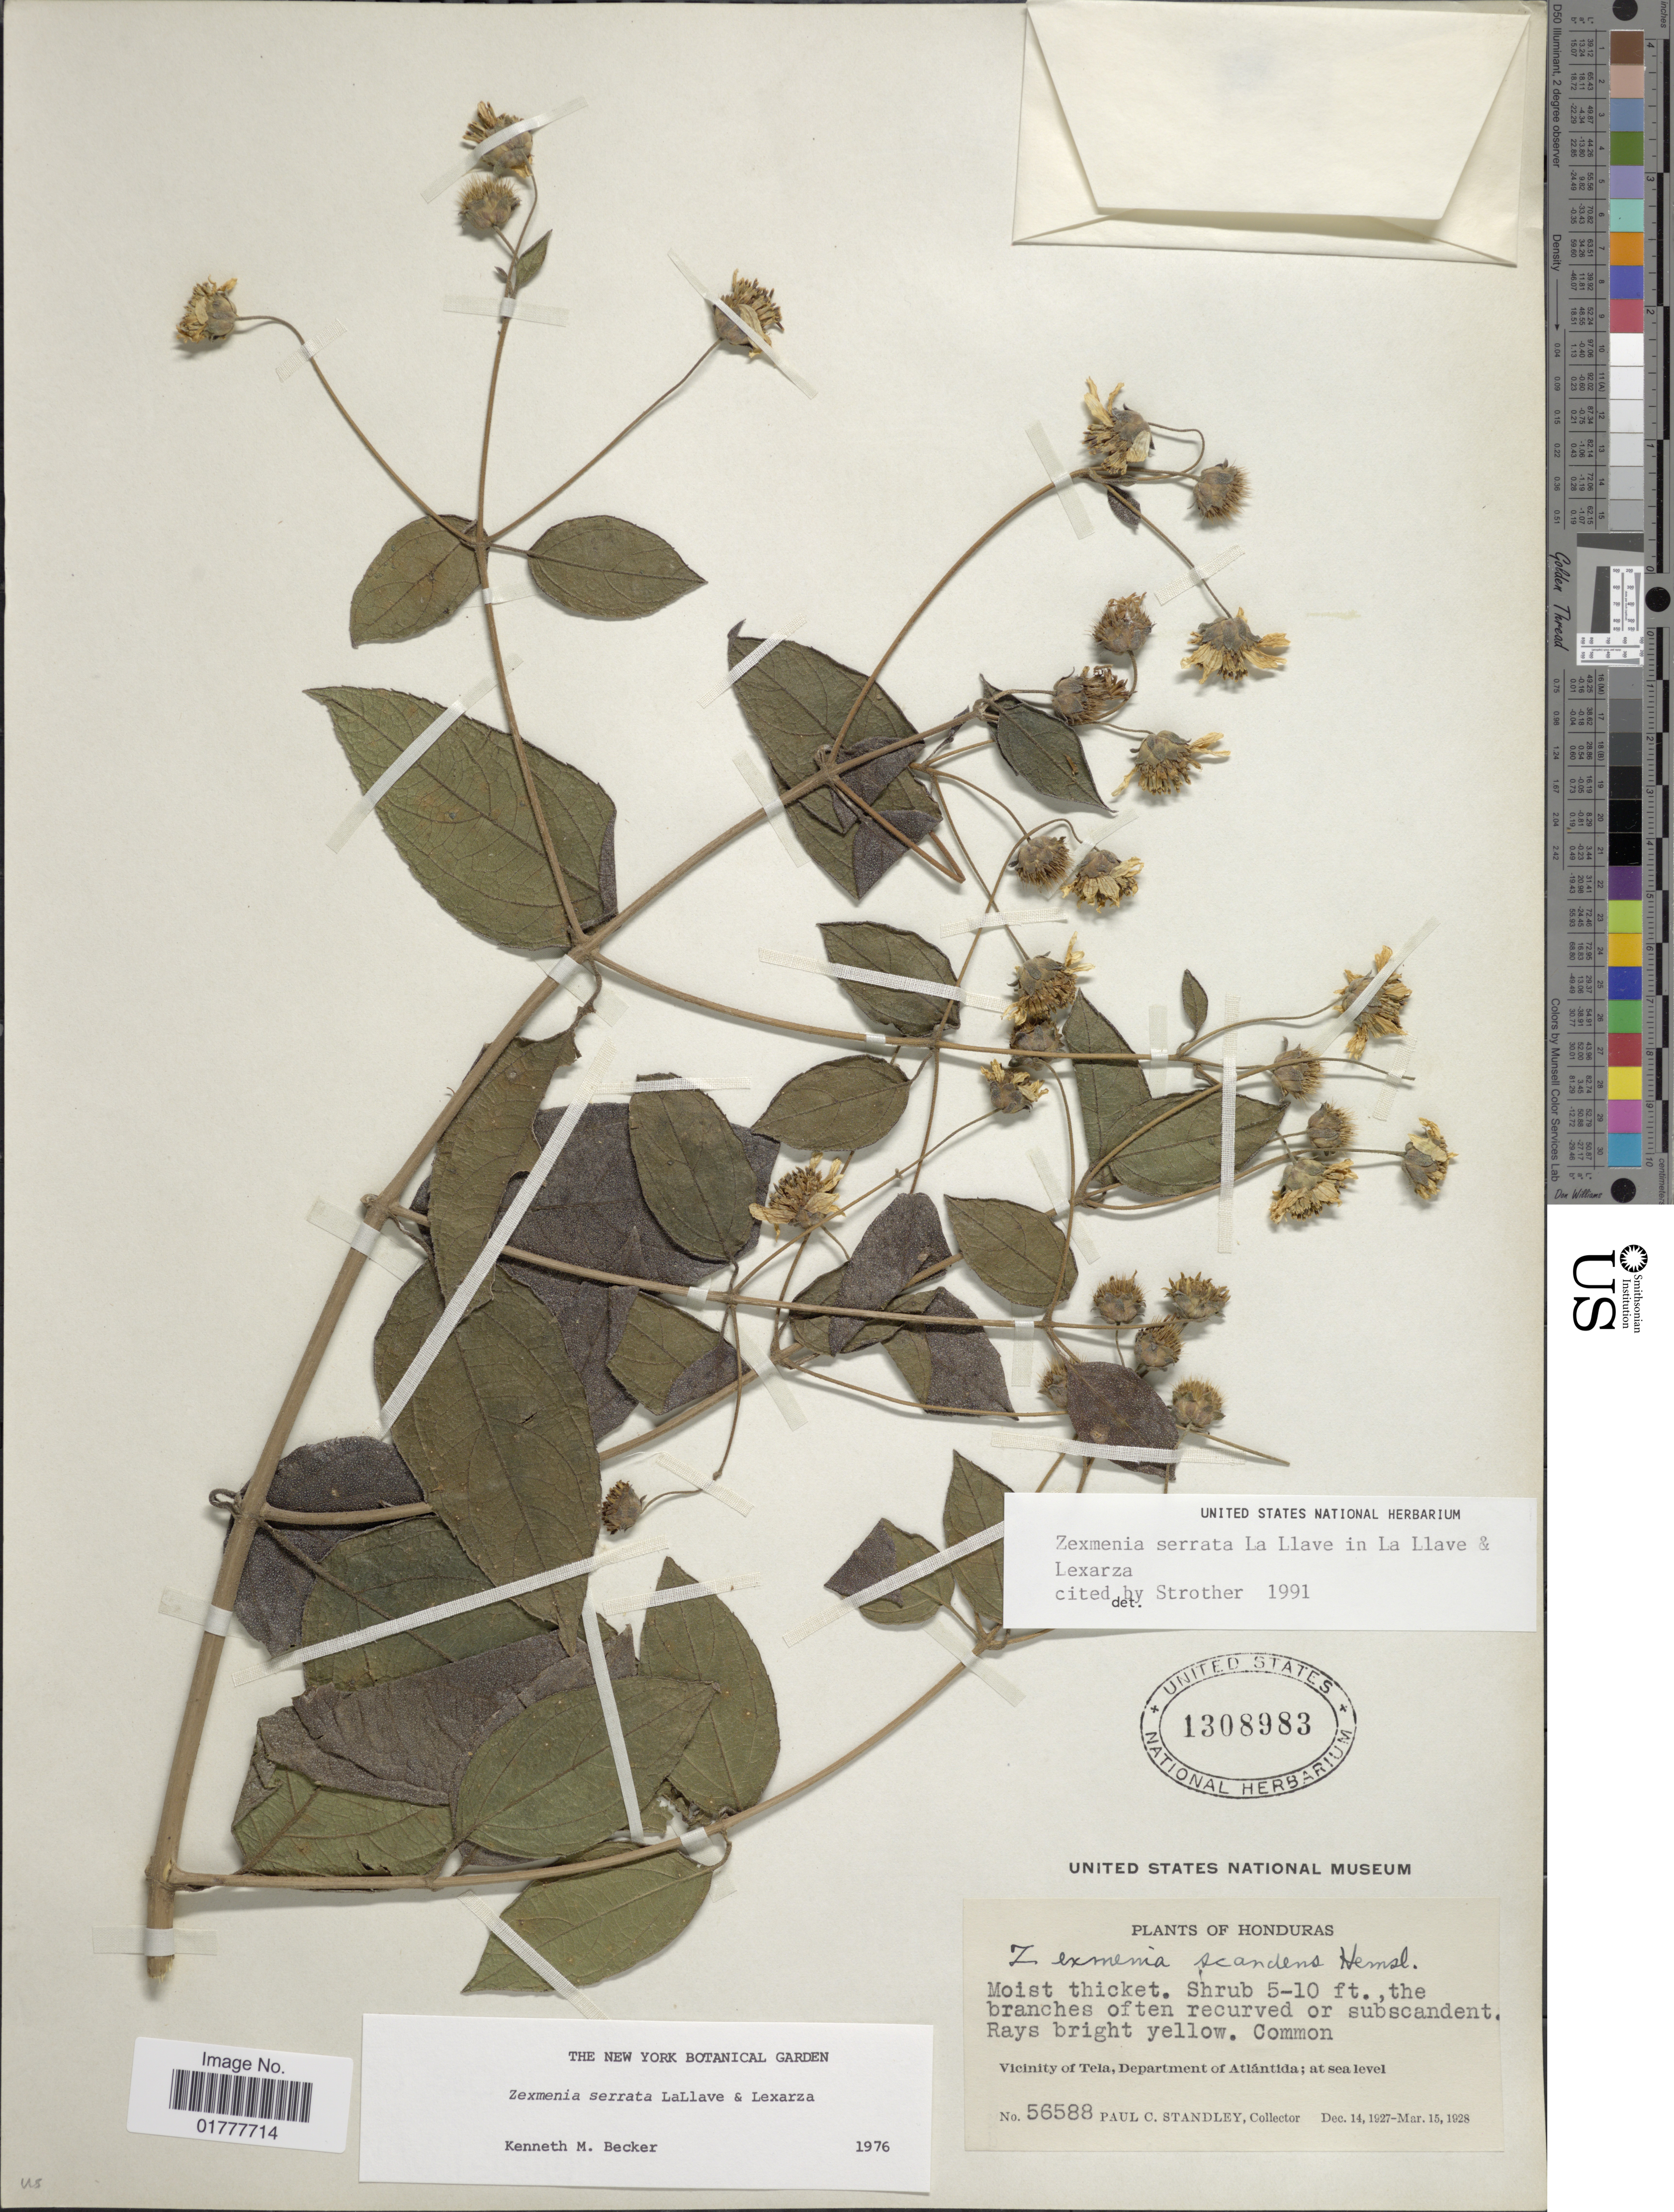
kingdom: Plantae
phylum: Tracheophyta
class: Magnoliopsida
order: Asterales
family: Asteraceae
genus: Zexmenia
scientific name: Zexmenia serrata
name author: La Llave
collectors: P. C. Standley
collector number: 56588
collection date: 1927-12-14/1928-03-15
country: Honduras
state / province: Atlántida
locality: Vicinity of Tela, Department of Atlantida.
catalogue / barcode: US 1308983